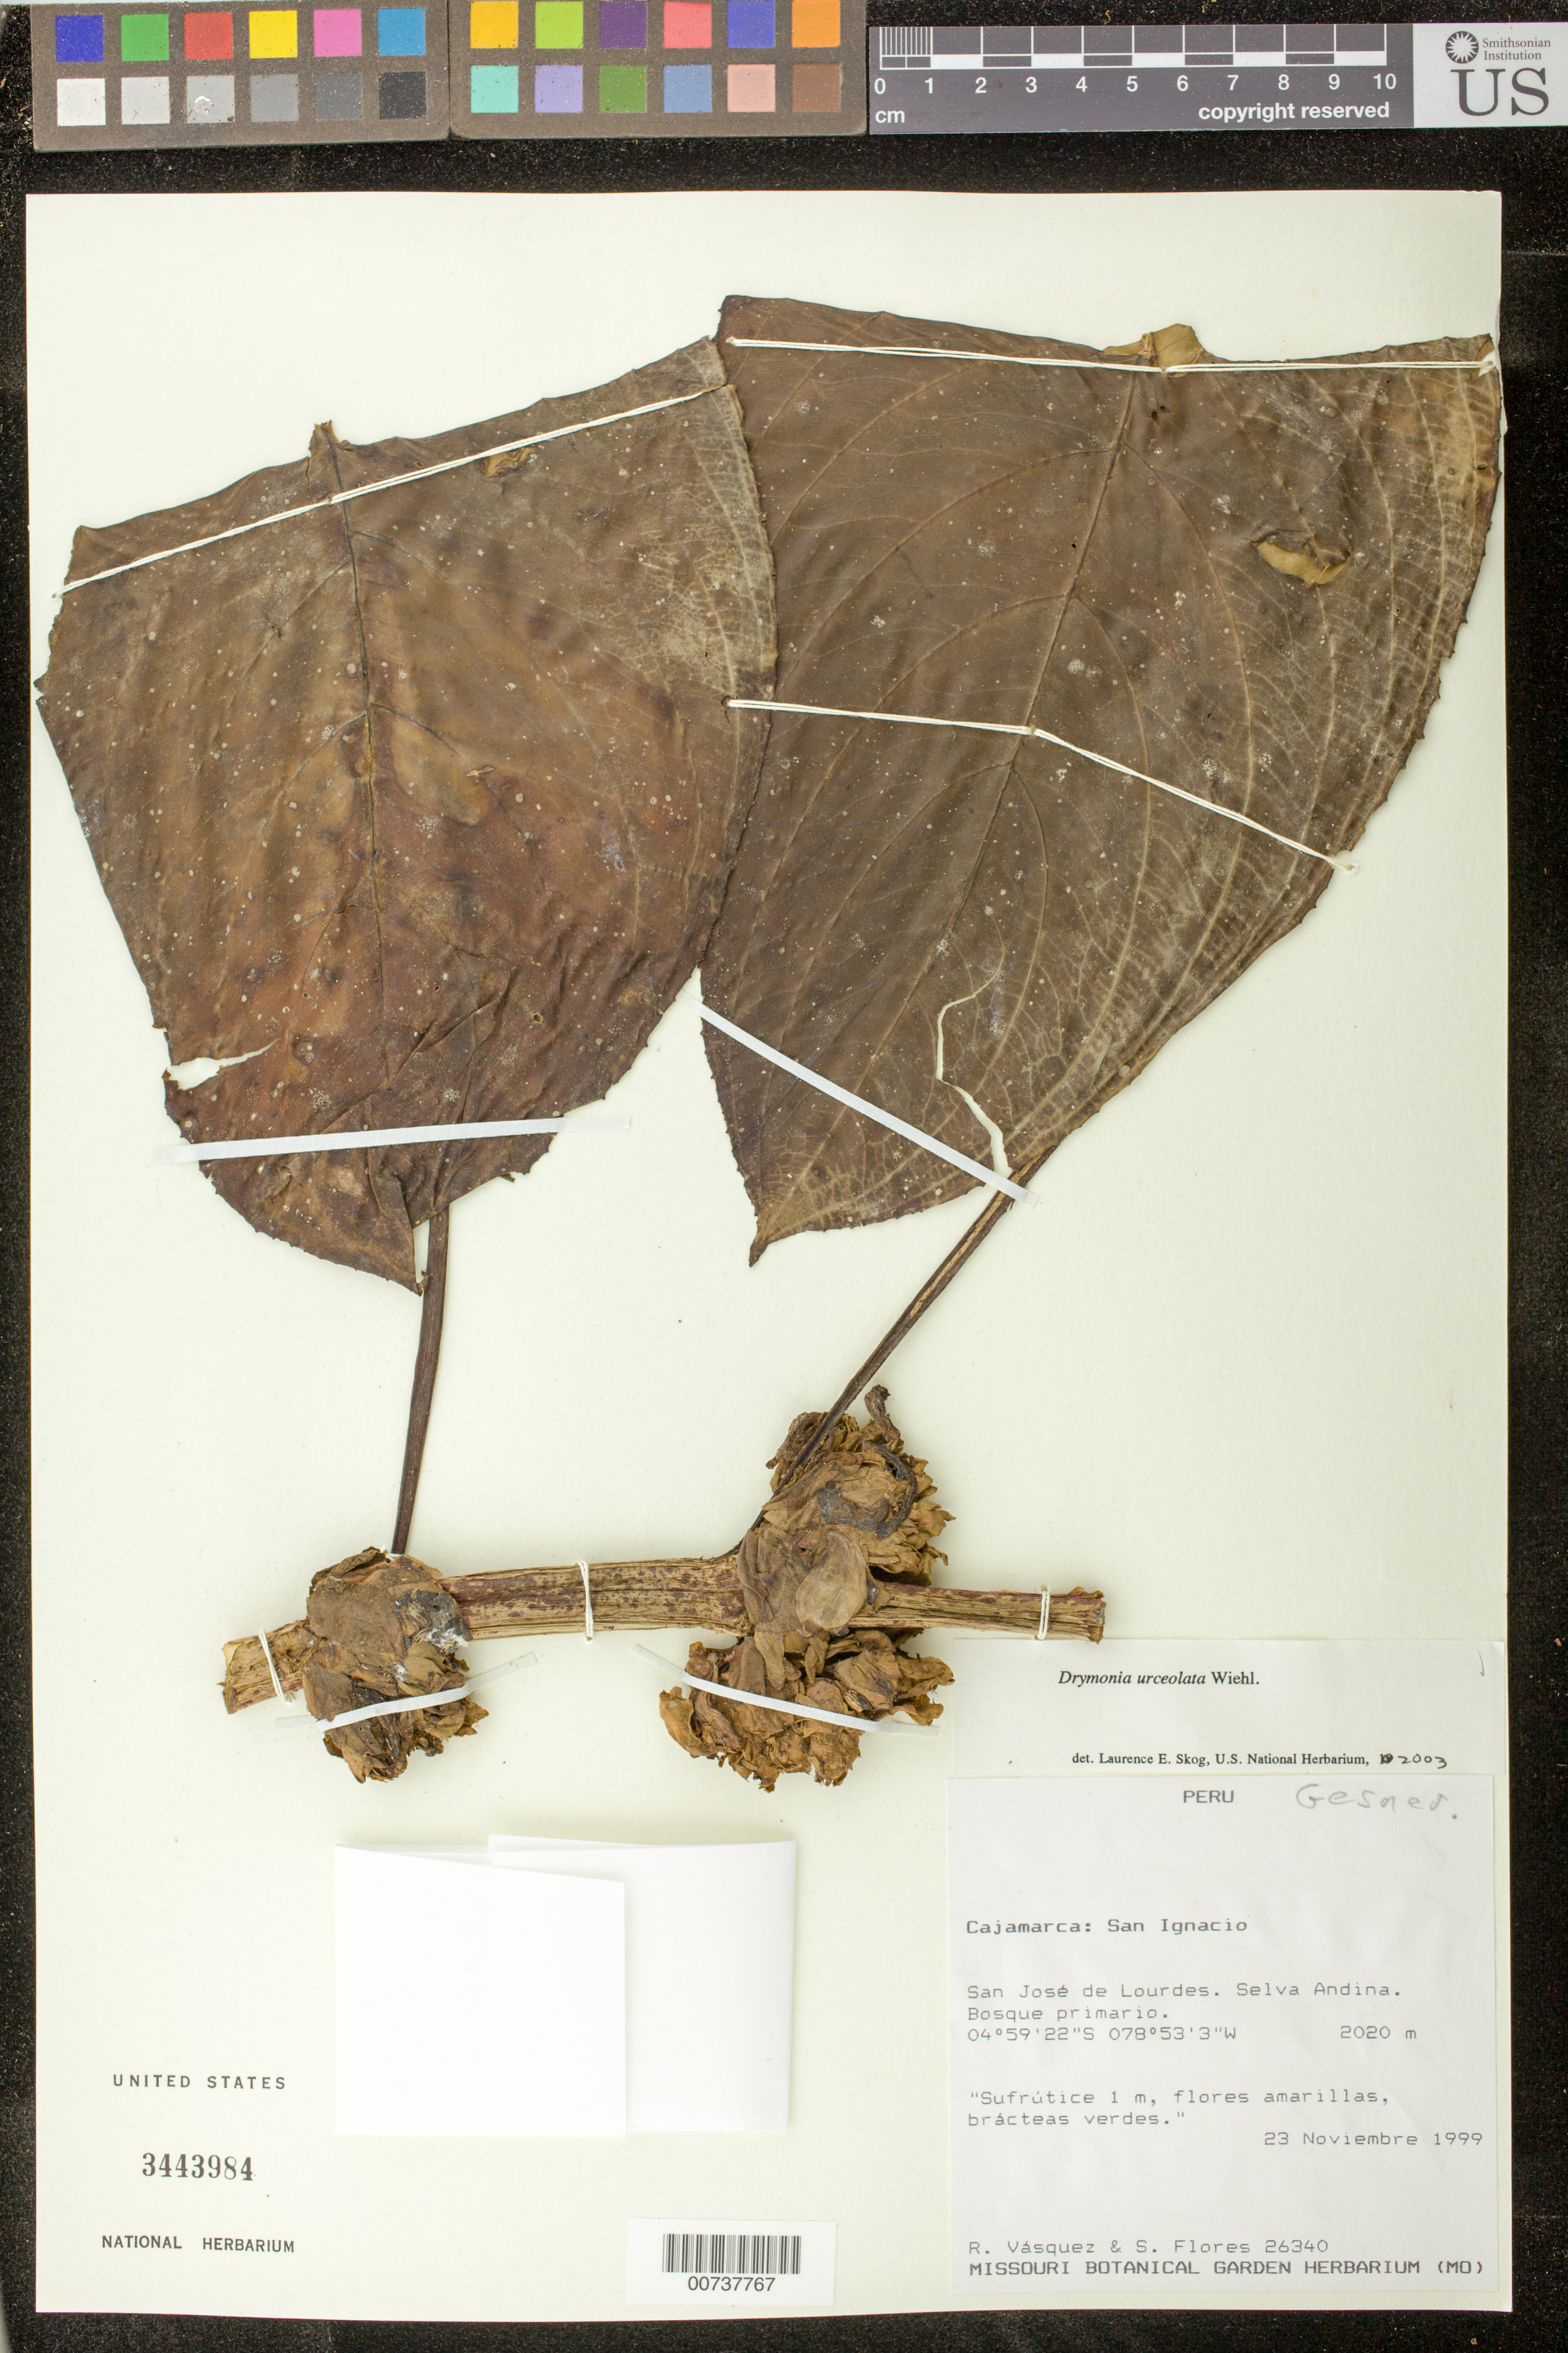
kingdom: Plantae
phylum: Tracheophyta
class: Magnoliopsida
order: Lamiales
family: Gesneriaceae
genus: Drymonia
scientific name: Drymonia urceolata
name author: Wiehler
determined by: Skog, Laurence E.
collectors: R. Vásquez & M. Flores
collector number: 26340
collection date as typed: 23 Nov 1999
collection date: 1999-11-23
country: Peru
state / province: Cajamarca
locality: San Ignacio, San José de Lourdes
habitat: Selvan Andina, bosque primario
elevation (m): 2020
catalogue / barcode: US 3443984